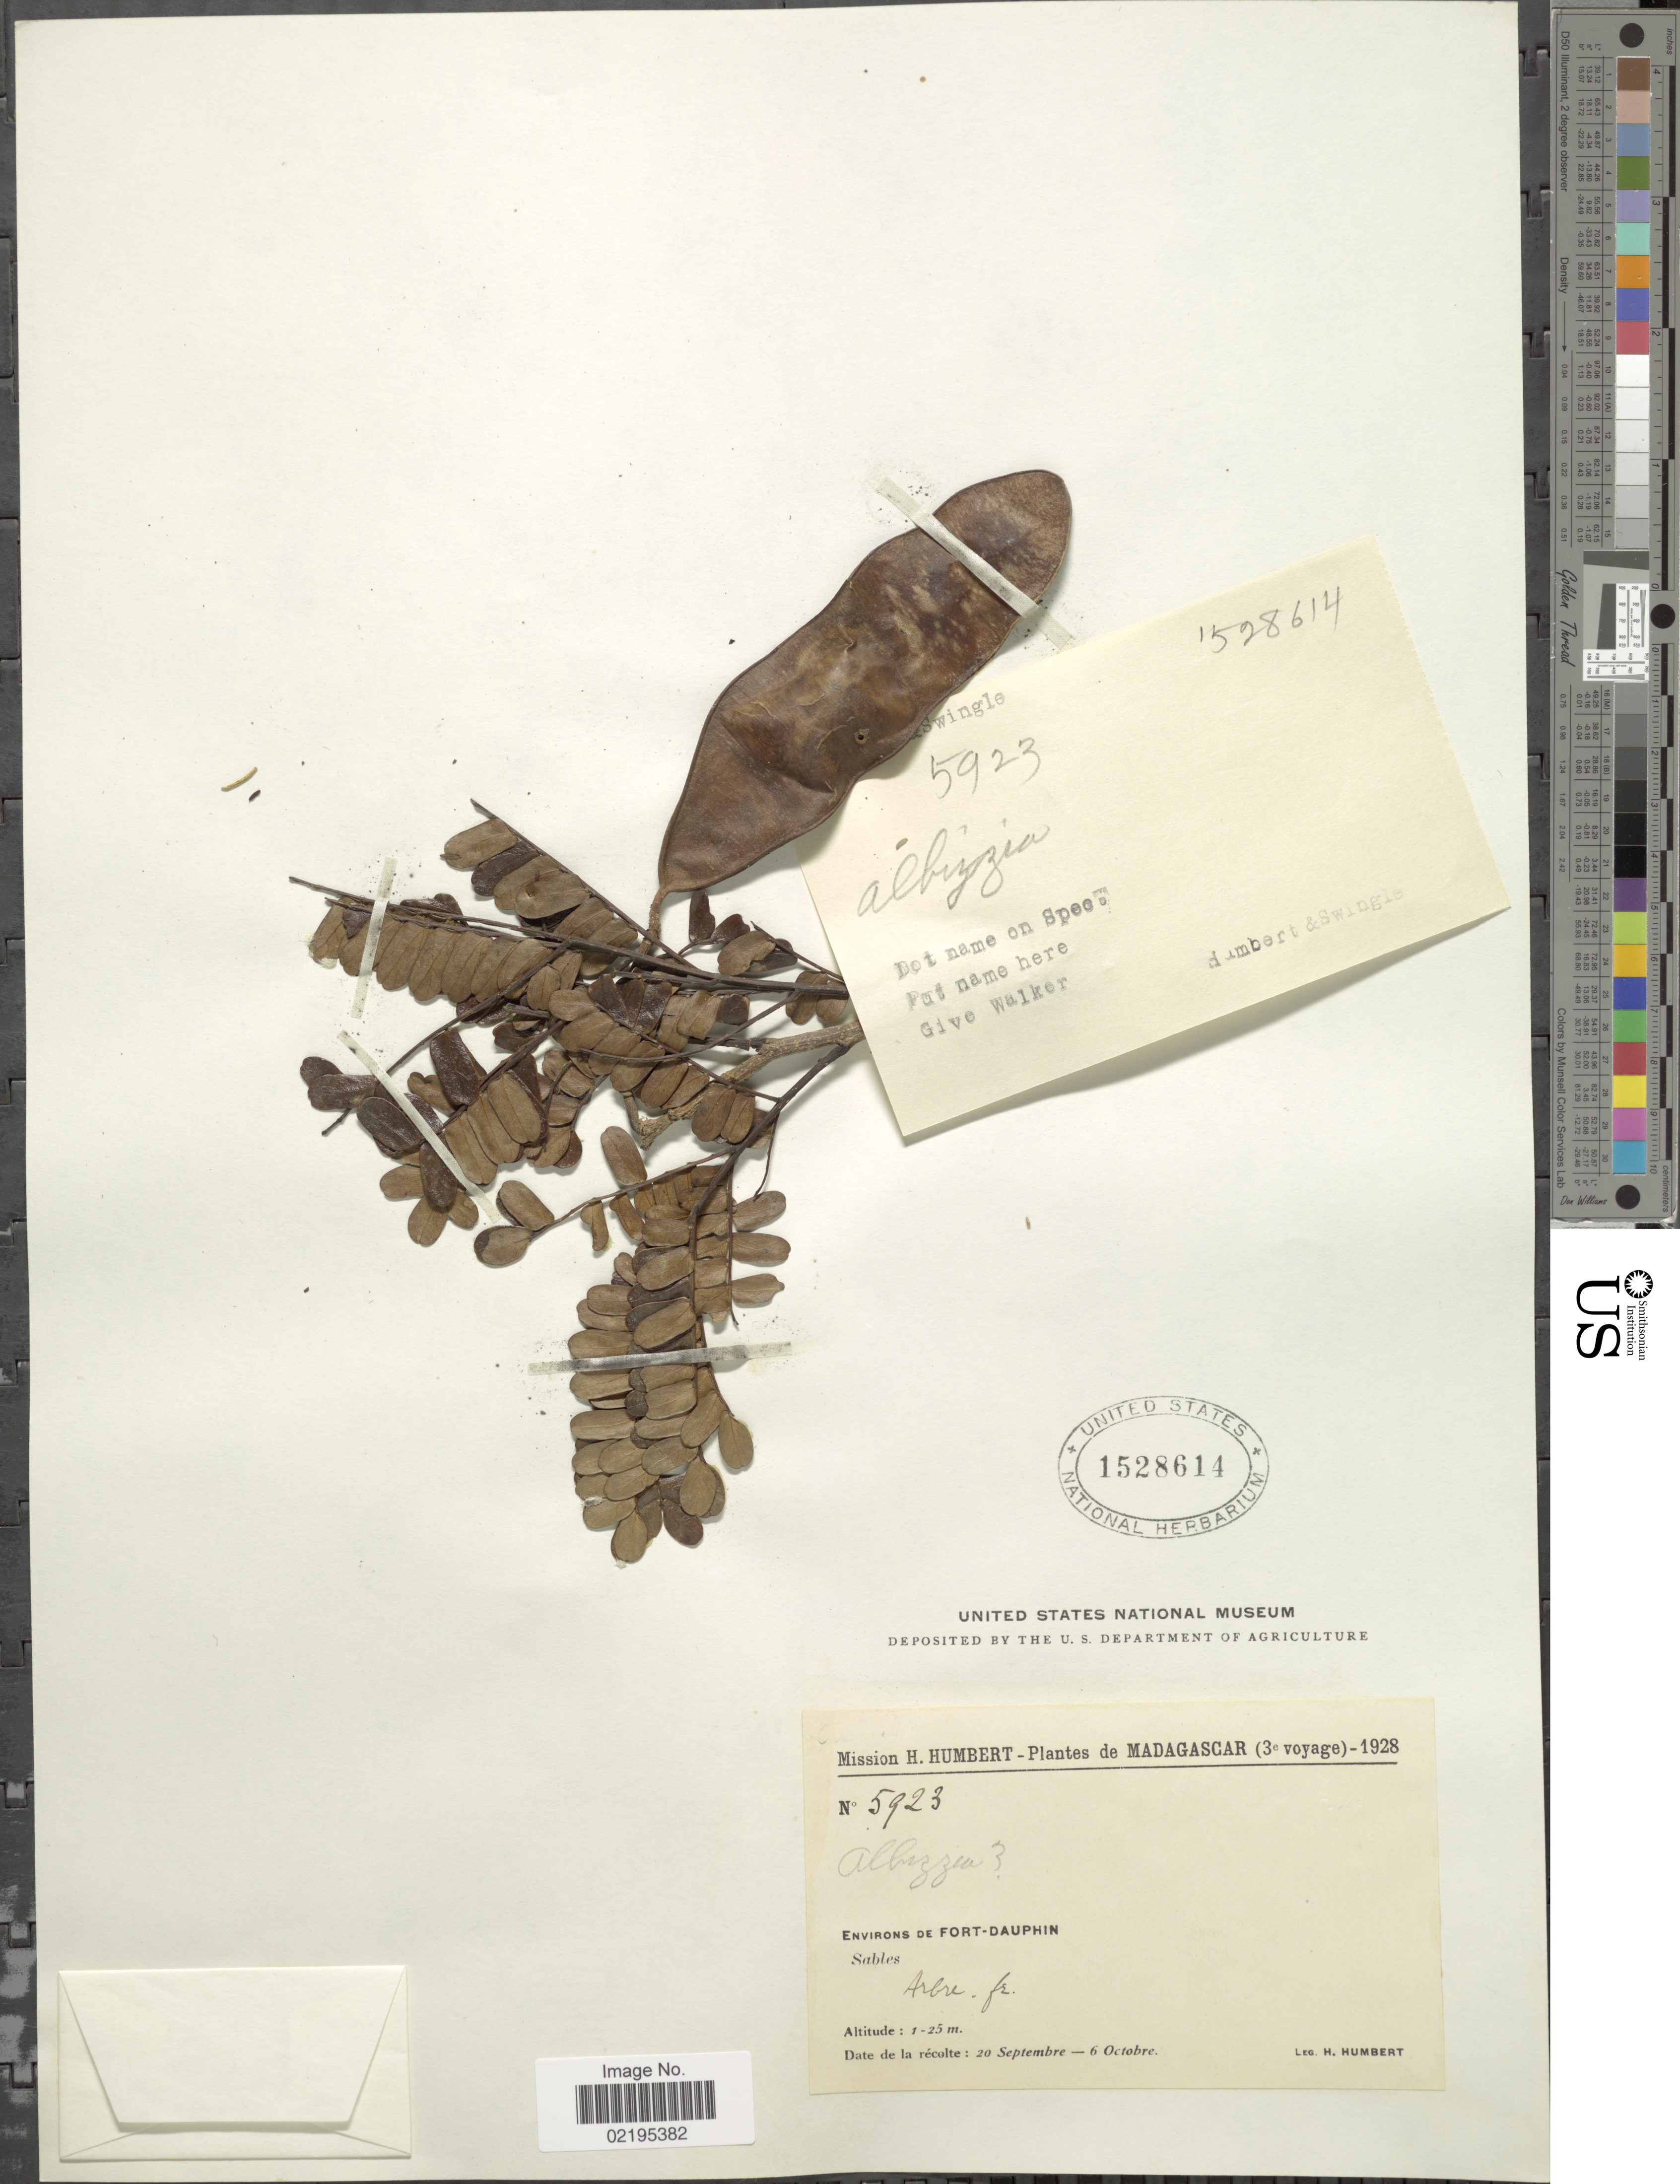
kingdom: Plantae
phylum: Tracheophyta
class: Magnoliopsida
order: Fabales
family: Fabaceae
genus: Albizia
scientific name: Albizia sp.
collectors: H. Humbert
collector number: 5923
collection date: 1928-09-20/1928-10-06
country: Madagascar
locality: Environs de Fort-Dauphin, Sables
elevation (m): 1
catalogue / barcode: US 1528614